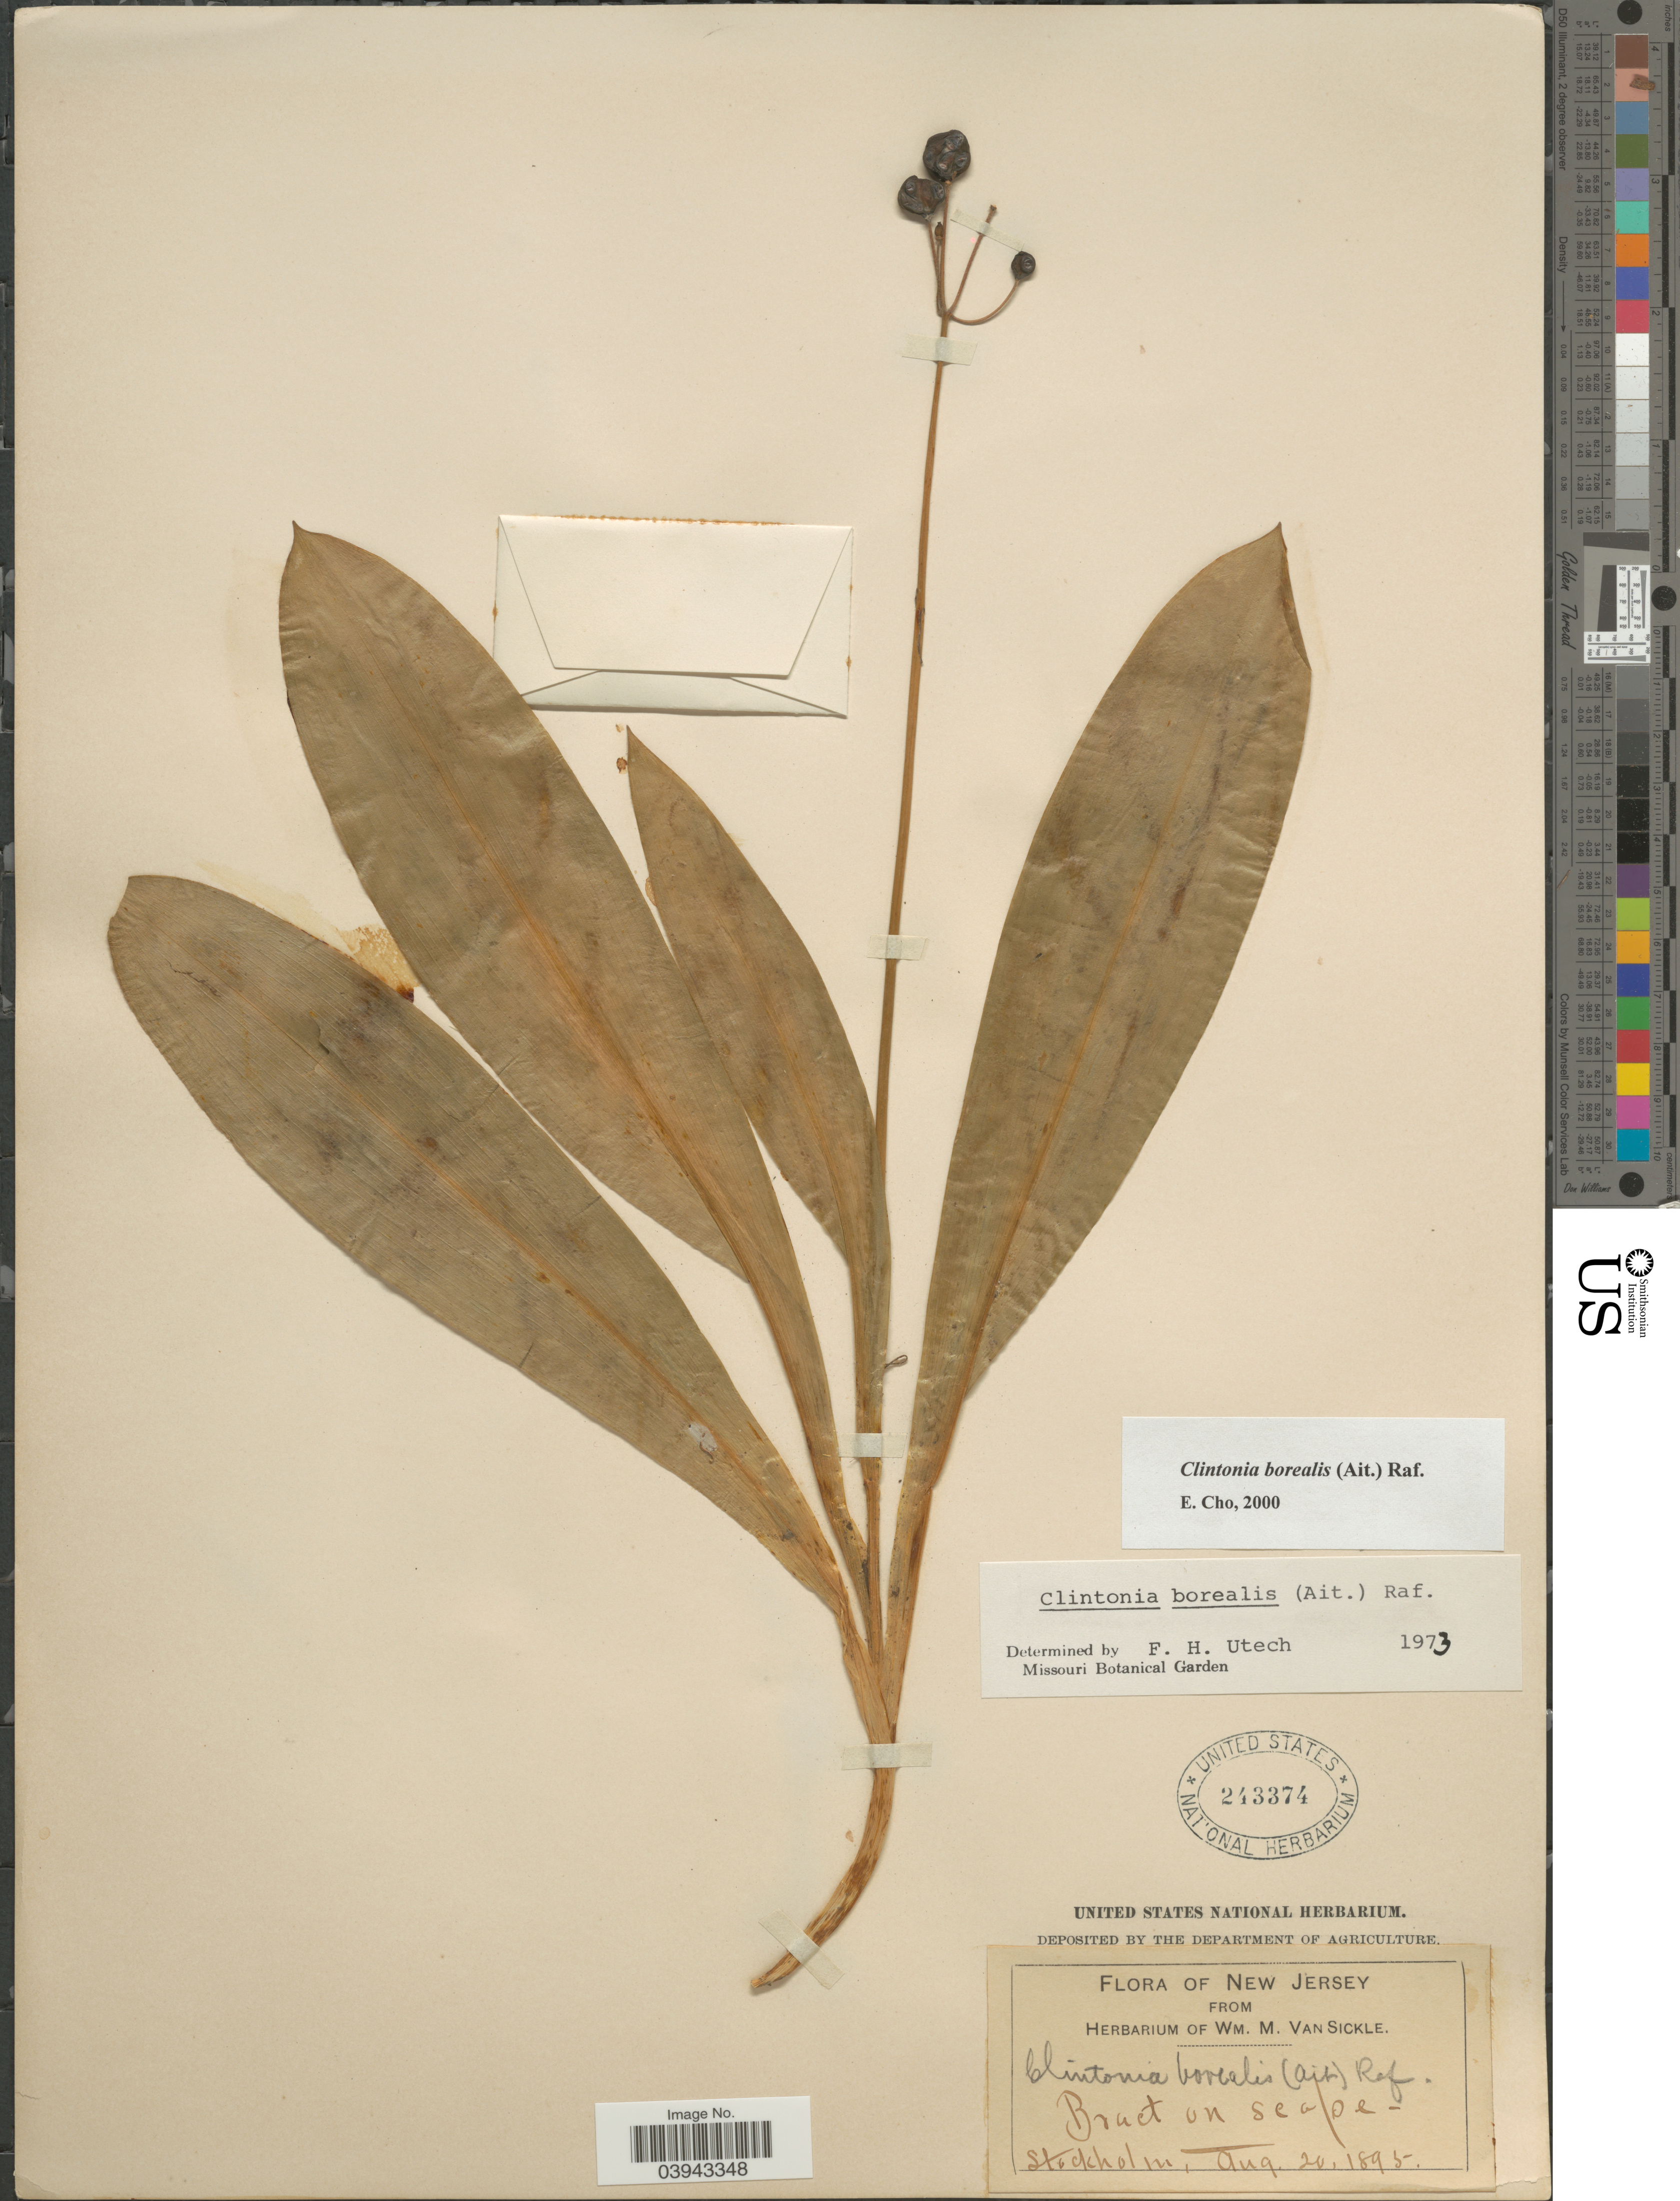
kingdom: Plantae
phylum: Tracheophyta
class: Liliopsida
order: Liliales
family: Liliaceae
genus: Clintonia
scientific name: Clintonia borealis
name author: (Aiton) Raf.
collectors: ex herb. Wm. M. Van Sickle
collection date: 1895-08-20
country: United States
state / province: New Jersey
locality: Stockholm.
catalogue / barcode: US 243374